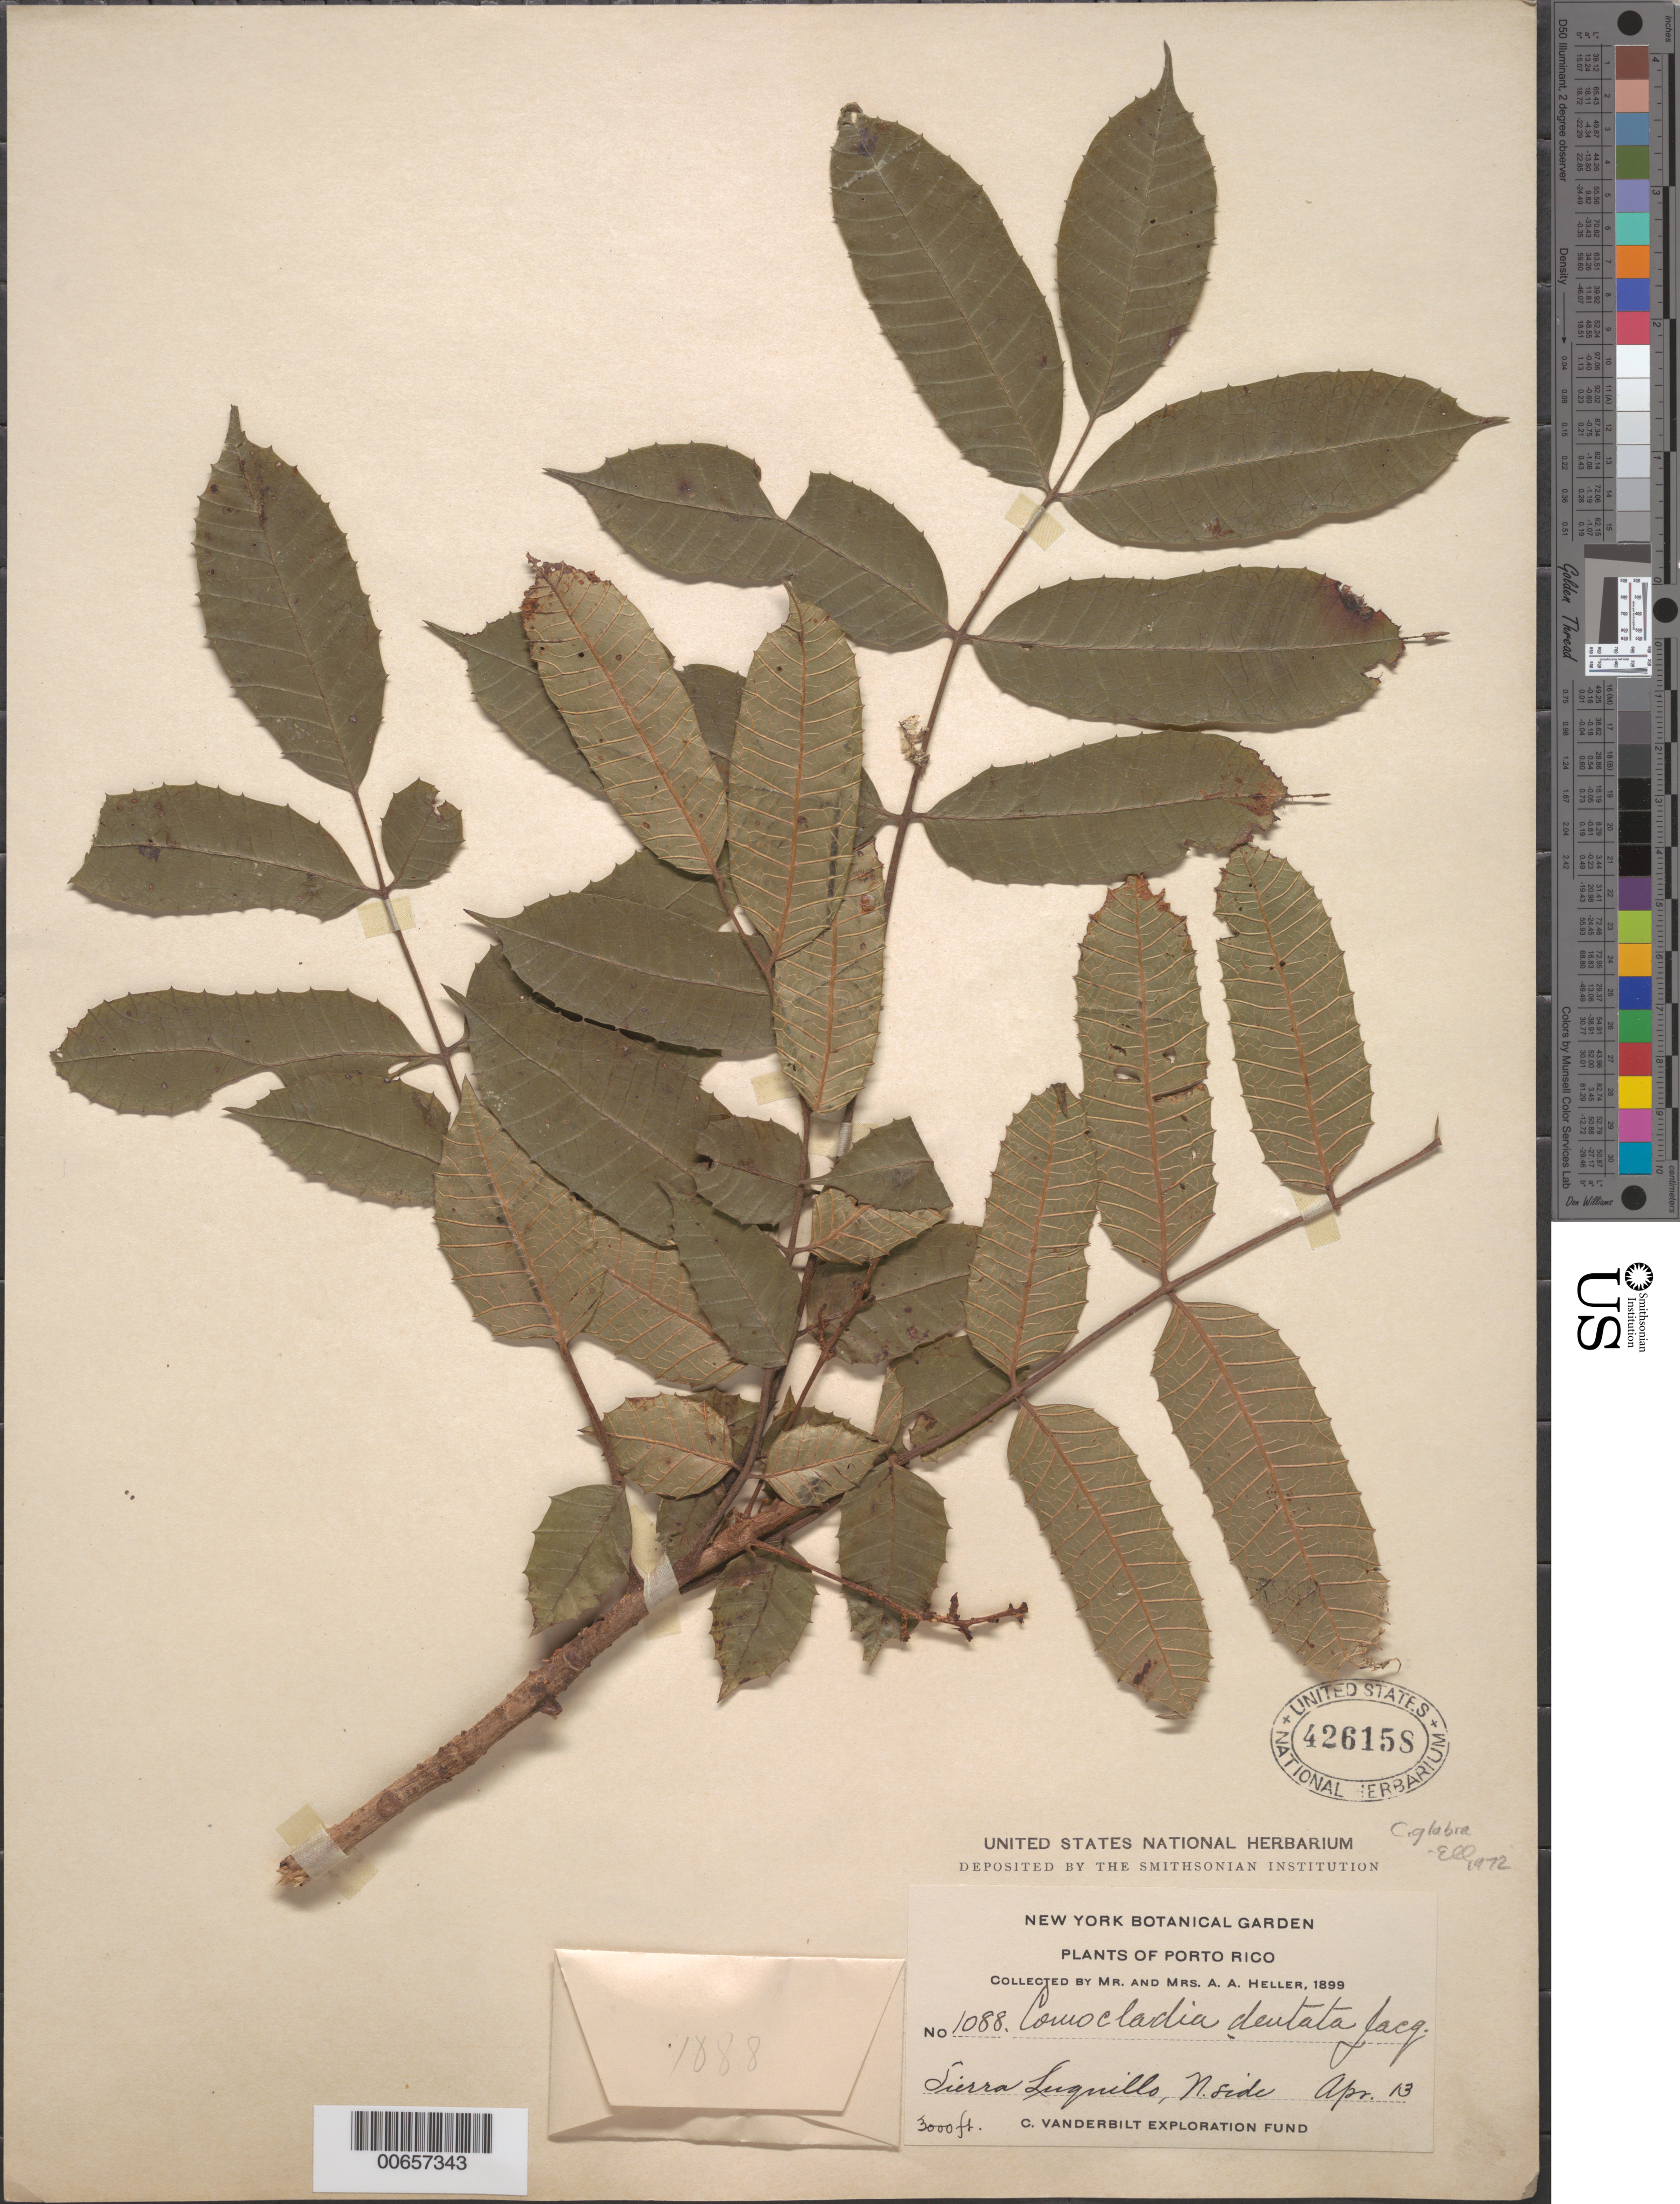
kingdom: Plantae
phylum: Tracheophyta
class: Magnoliopsida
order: Sapindales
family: Anacardiaceae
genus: Comocladia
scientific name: Comocladia glabra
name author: (Schult.) Spreng.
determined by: Little, Elbert L., Jr., (FSSR), United States Department of Agriculture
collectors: A. A. Heller & E. G. Heller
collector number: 1088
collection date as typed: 13 Apr 1899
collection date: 1899-04-13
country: Puerto Rico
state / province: Luquillo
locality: Sierra Luquillo, N side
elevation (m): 914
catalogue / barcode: US 426158